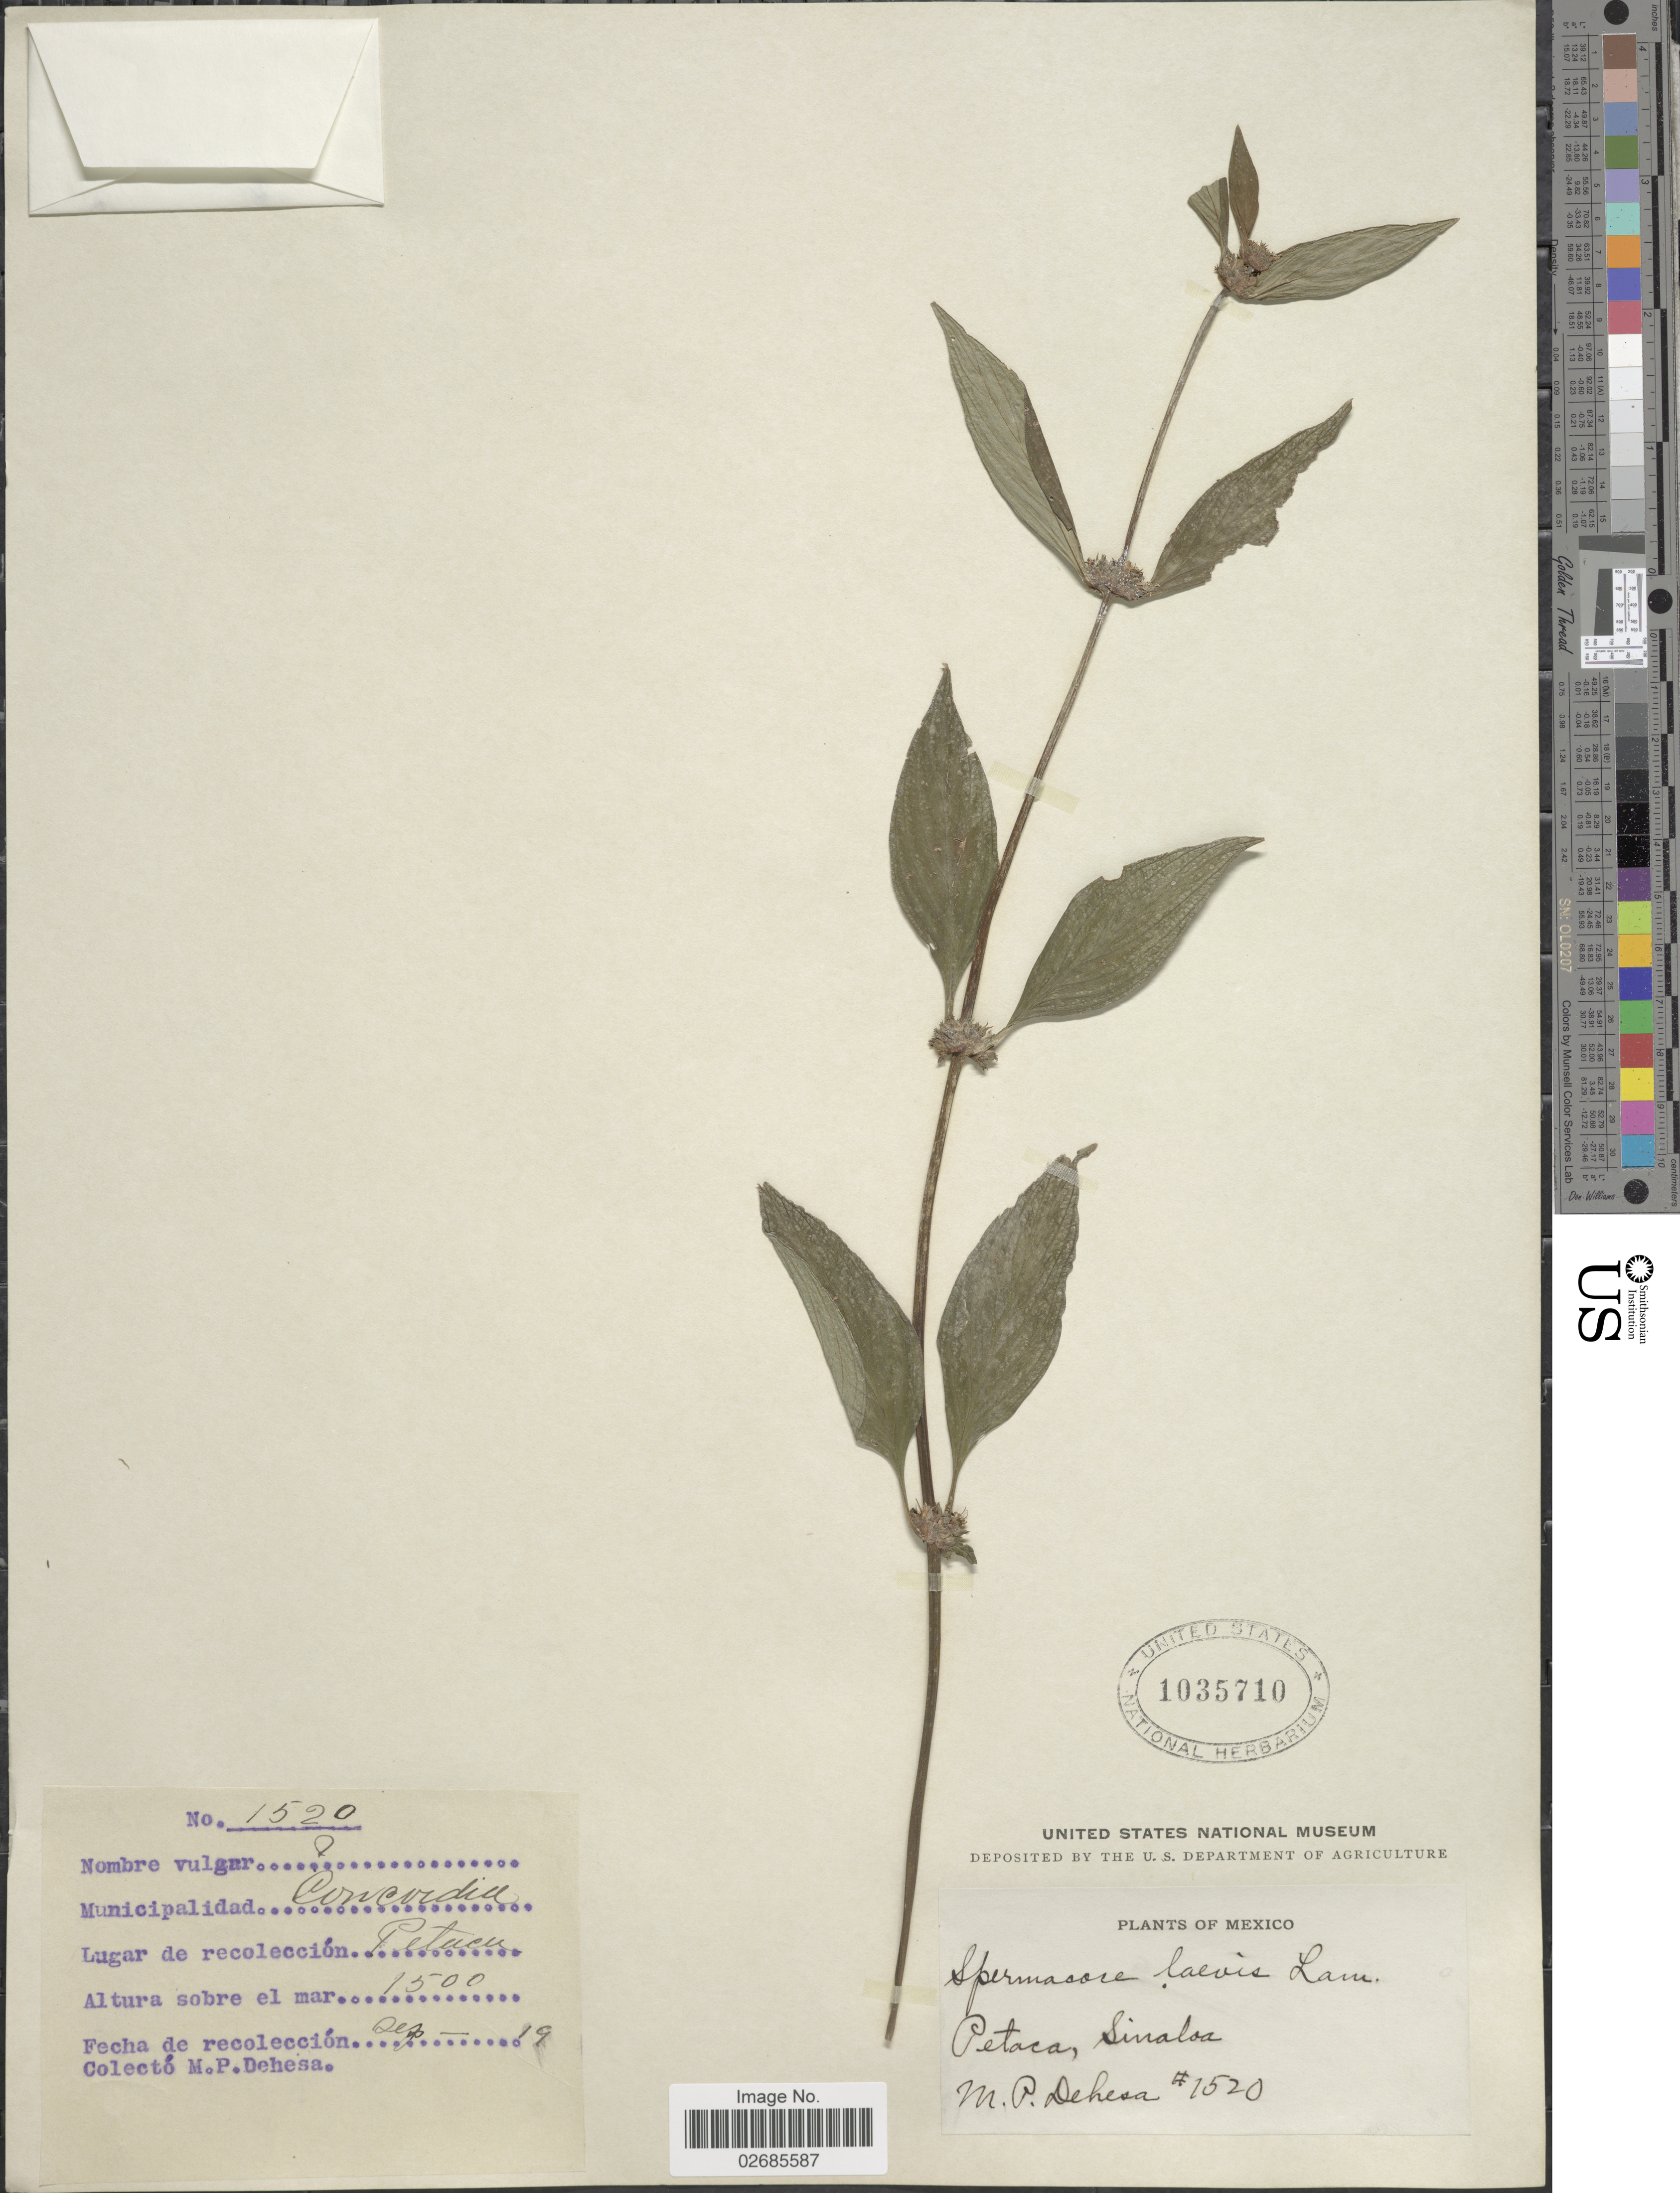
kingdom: Plantae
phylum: Tracheophyta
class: Magnoliopsida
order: Gentianales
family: Rubiaceae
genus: Borreria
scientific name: Borreria assurgens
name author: (Ruiz & Pav.) Griseb.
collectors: M. Dehesa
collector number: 1520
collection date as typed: Transcribed d/m/y: /9/19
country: Mexico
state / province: Sinaloa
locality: Municipalidad: Concordia. Petaca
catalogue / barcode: US 1035710